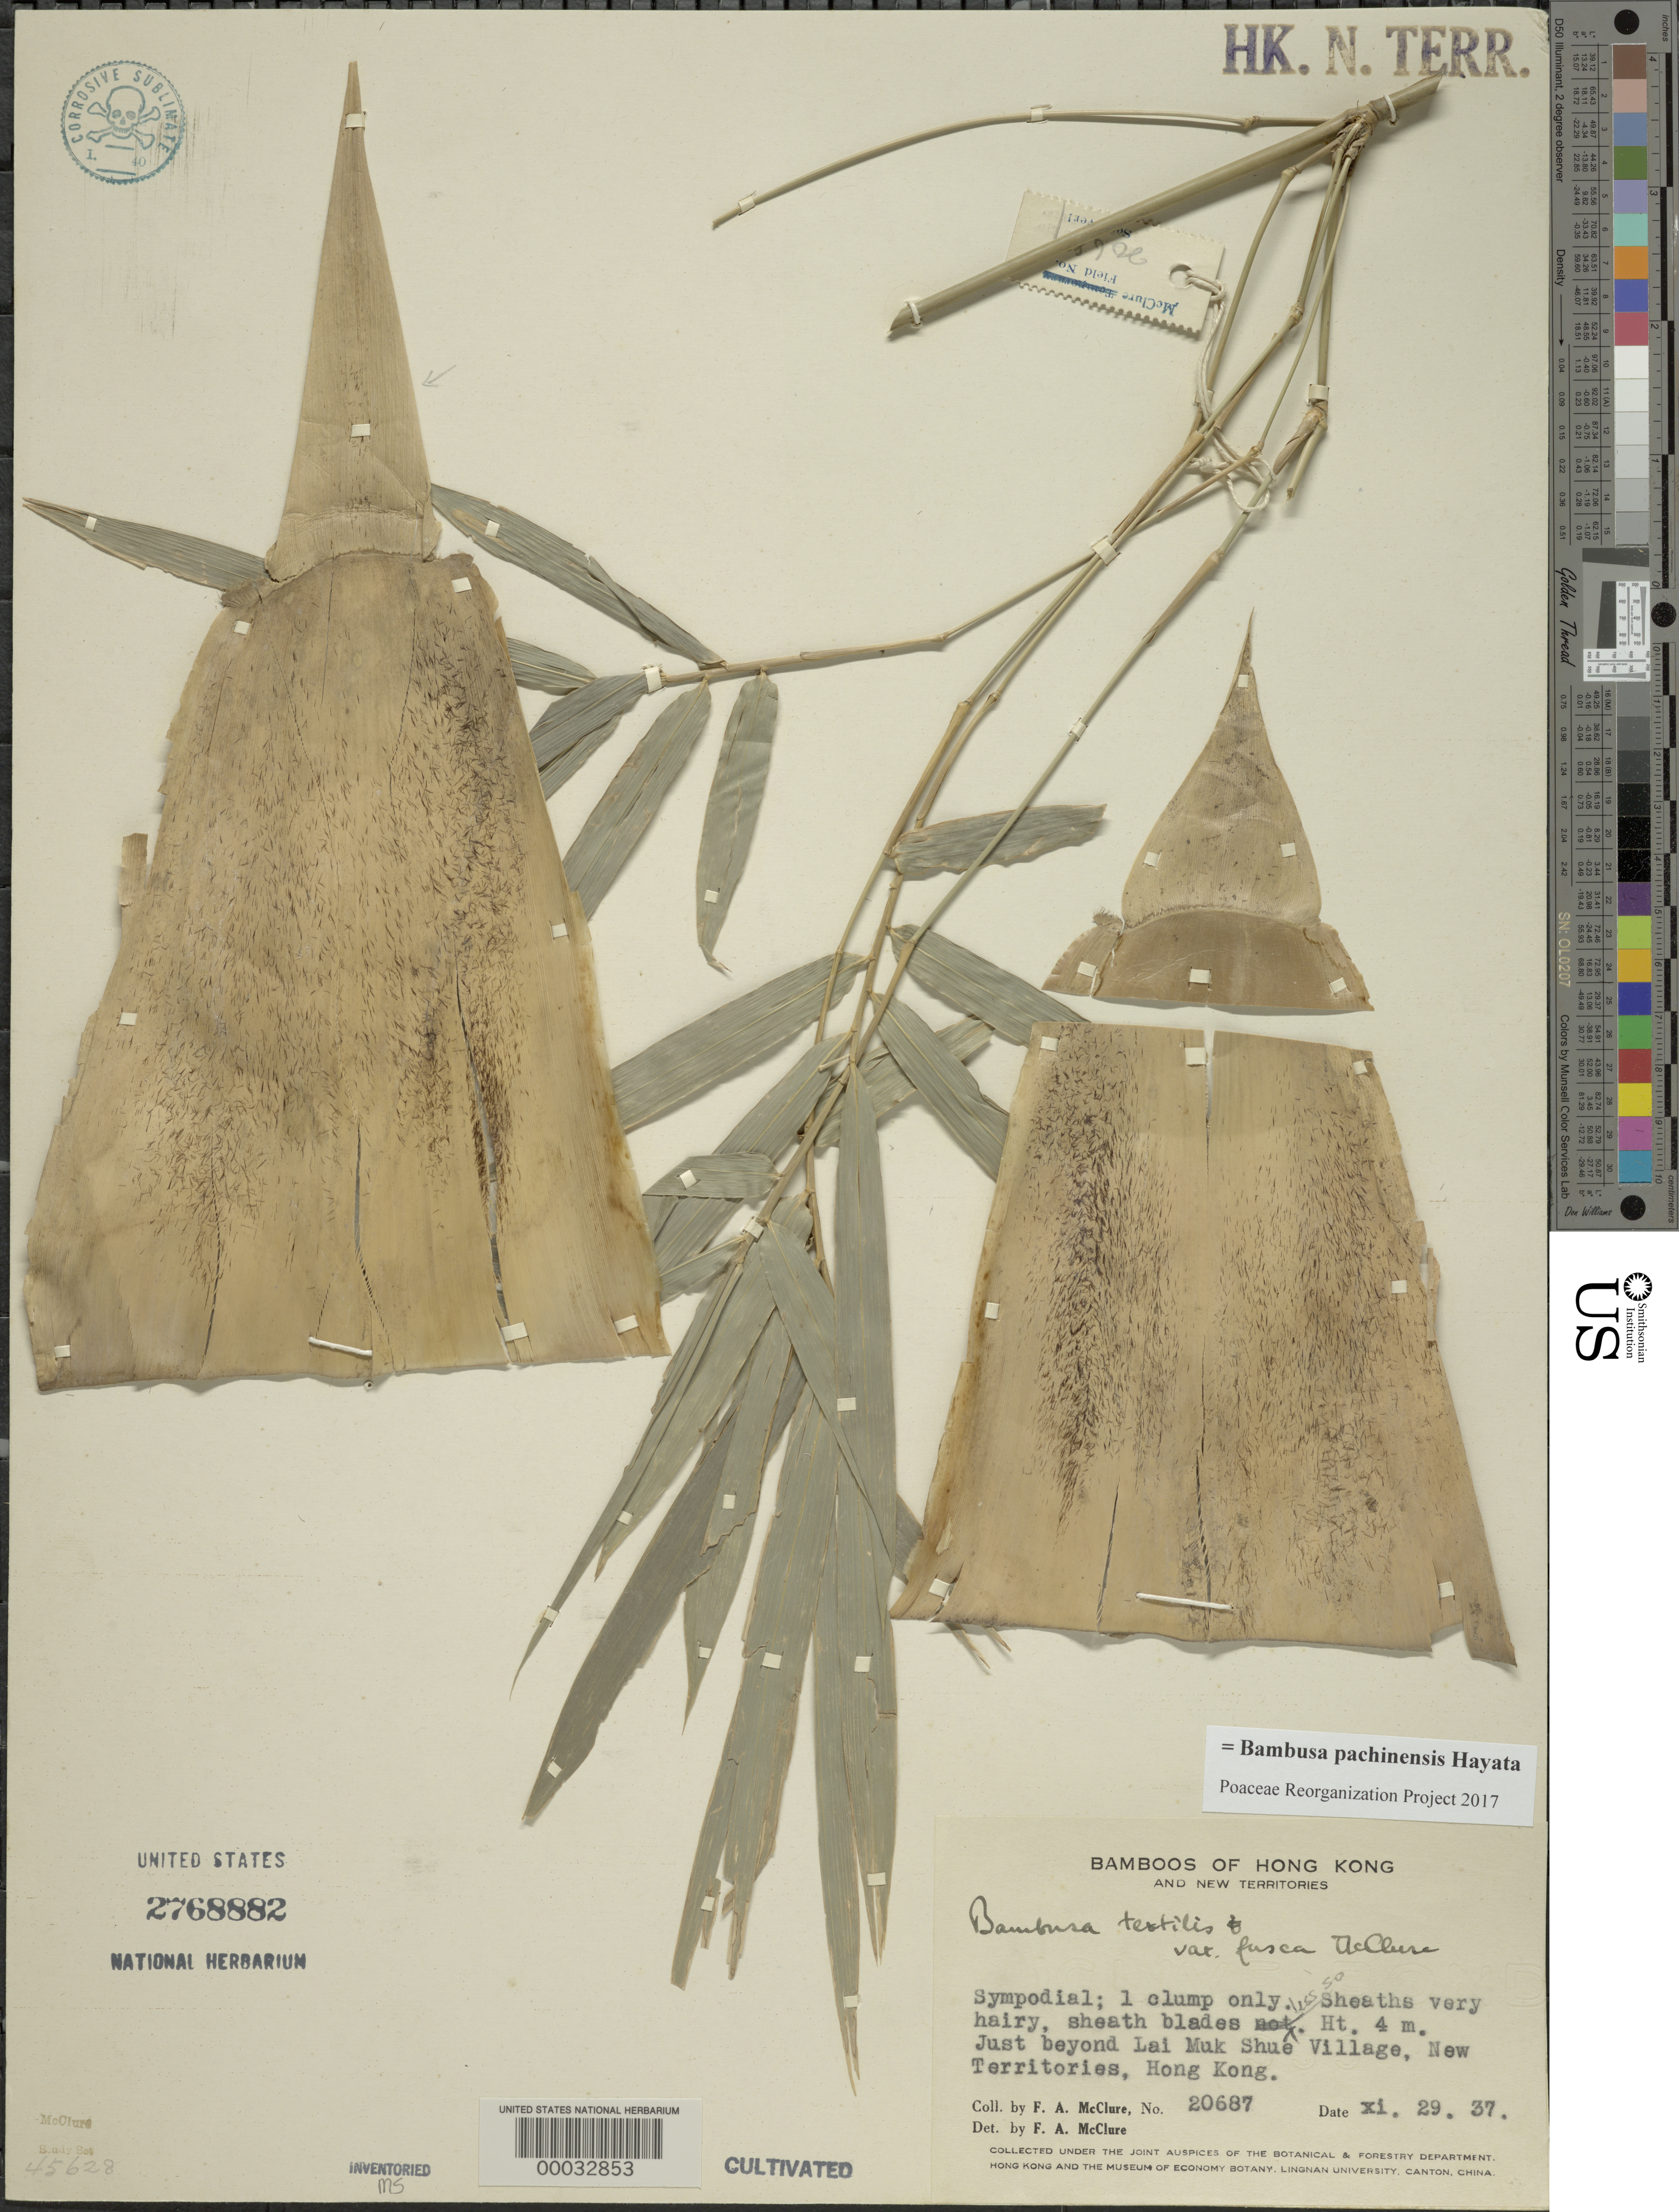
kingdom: Plantae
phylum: Tracheophyta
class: Liliopsida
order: Poales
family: Poaceae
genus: Bambusa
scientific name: Bambusa pachinensis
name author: Hayata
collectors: F. A. McClure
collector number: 20687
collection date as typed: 29 Nov 1937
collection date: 1937-11-29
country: China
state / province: Hong Kong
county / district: New Territories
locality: Lai muk shue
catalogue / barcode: US 2768882